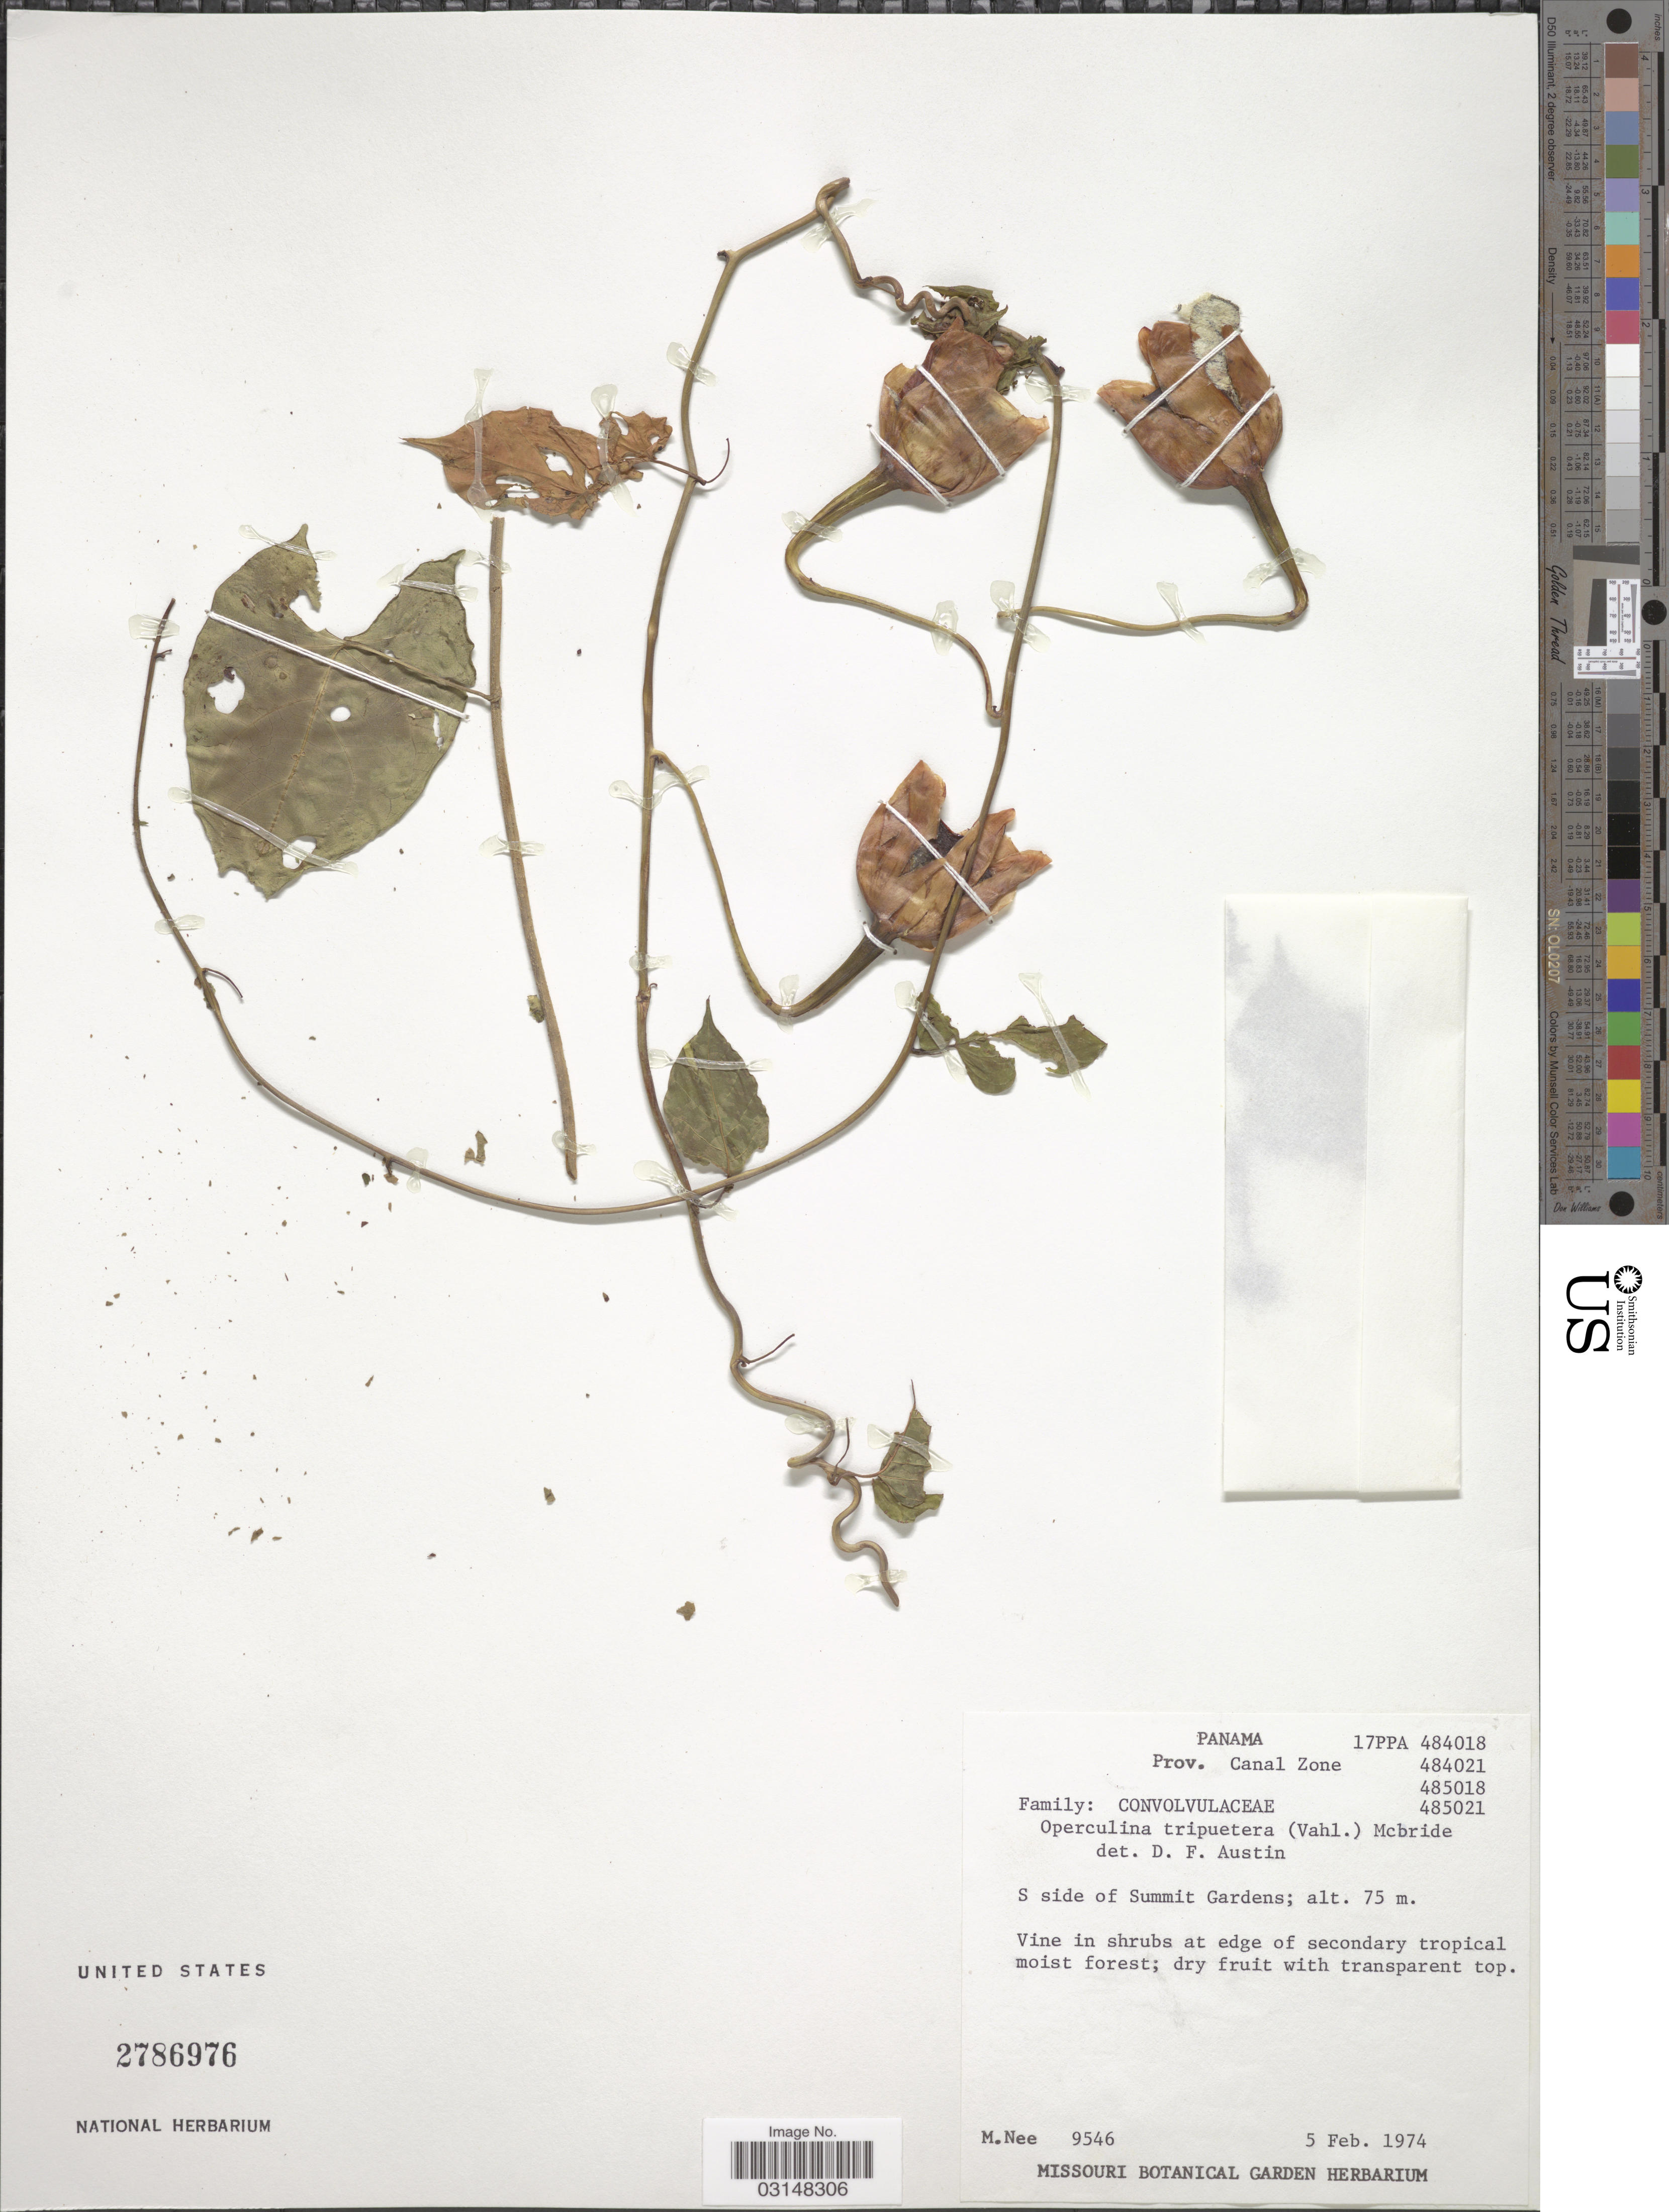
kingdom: Plantae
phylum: Tracheophyta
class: Magnoliopsida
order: Solanales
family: Convolvulaceae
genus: Operculina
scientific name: Operculina triquetra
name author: (Vahl) Hallier f.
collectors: M. Nee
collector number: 9546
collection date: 1974-02-05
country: Panama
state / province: Colón / Panamá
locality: Prov. Canal Zone, S side of Summit Gardens.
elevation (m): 75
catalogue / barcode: US 2786976